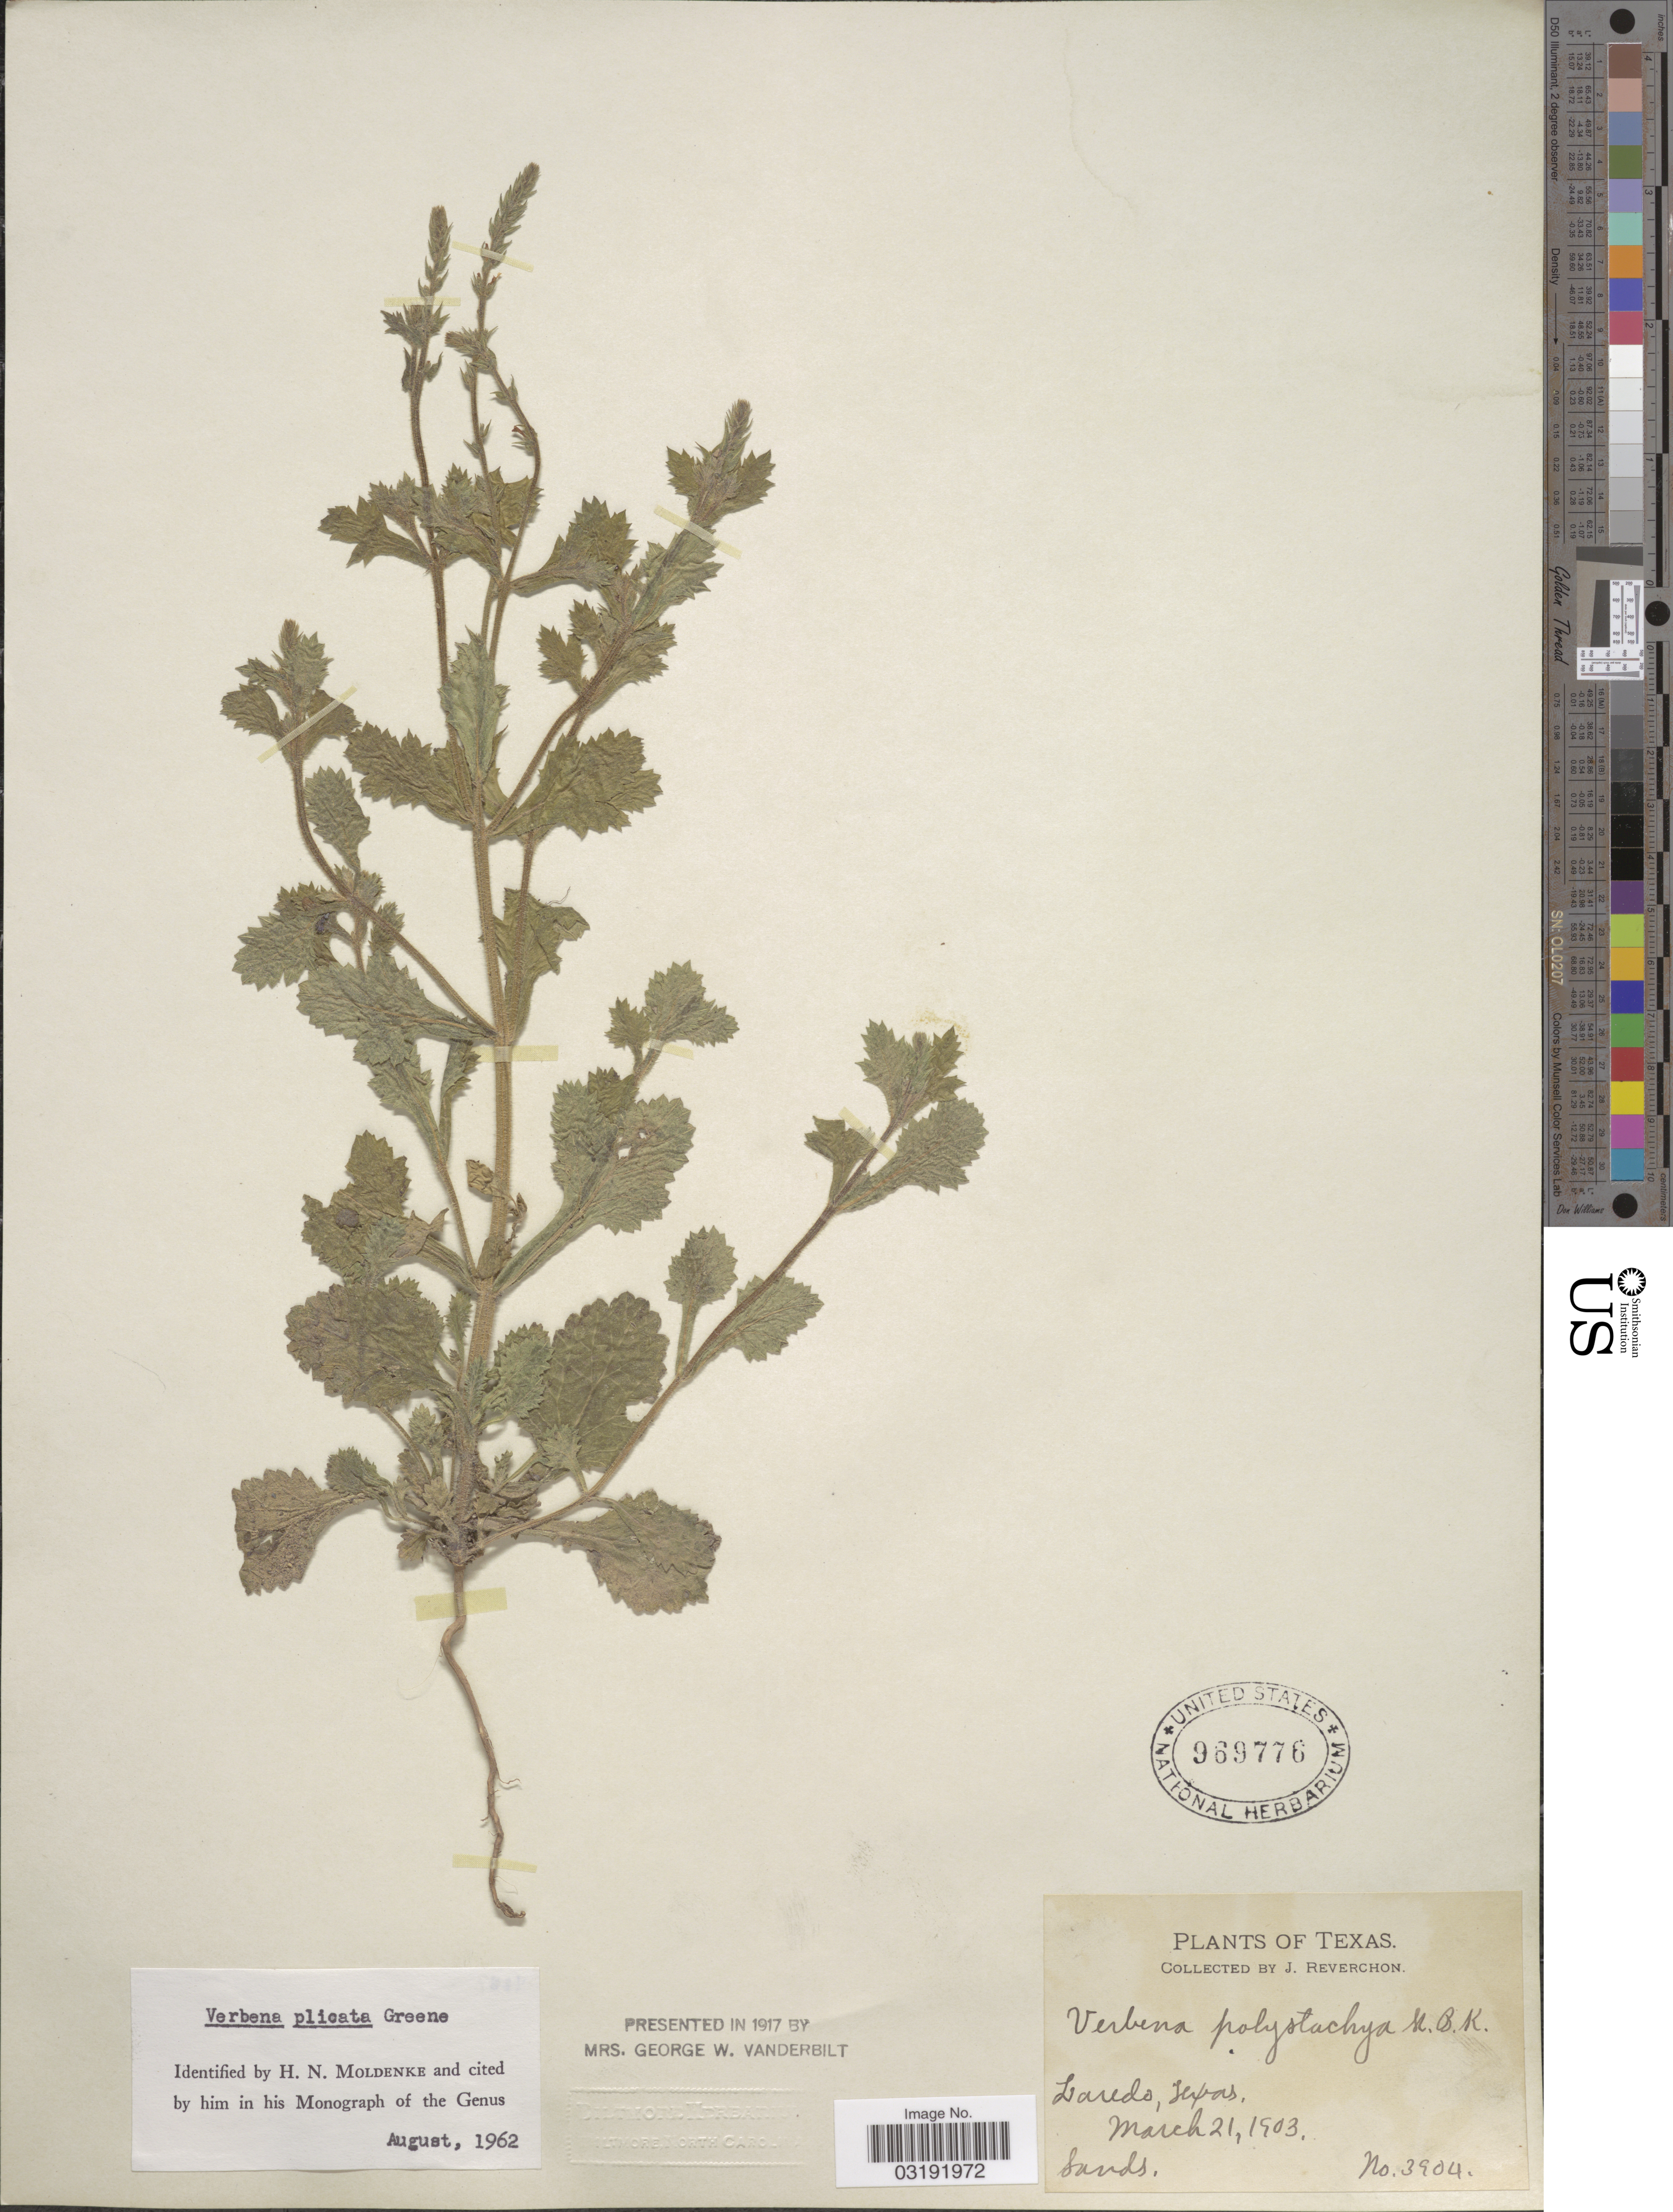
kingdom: Plantae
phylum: Tracheophyta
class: Magnoliopsida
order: Lamiales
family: Verbenaceae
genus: Verbena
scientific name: Verbena plicata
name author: Greene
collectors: J. Reverchon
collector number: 3904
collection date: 1903-03-21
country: United States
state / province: Texas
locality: Laredo.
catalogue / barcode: US 969776